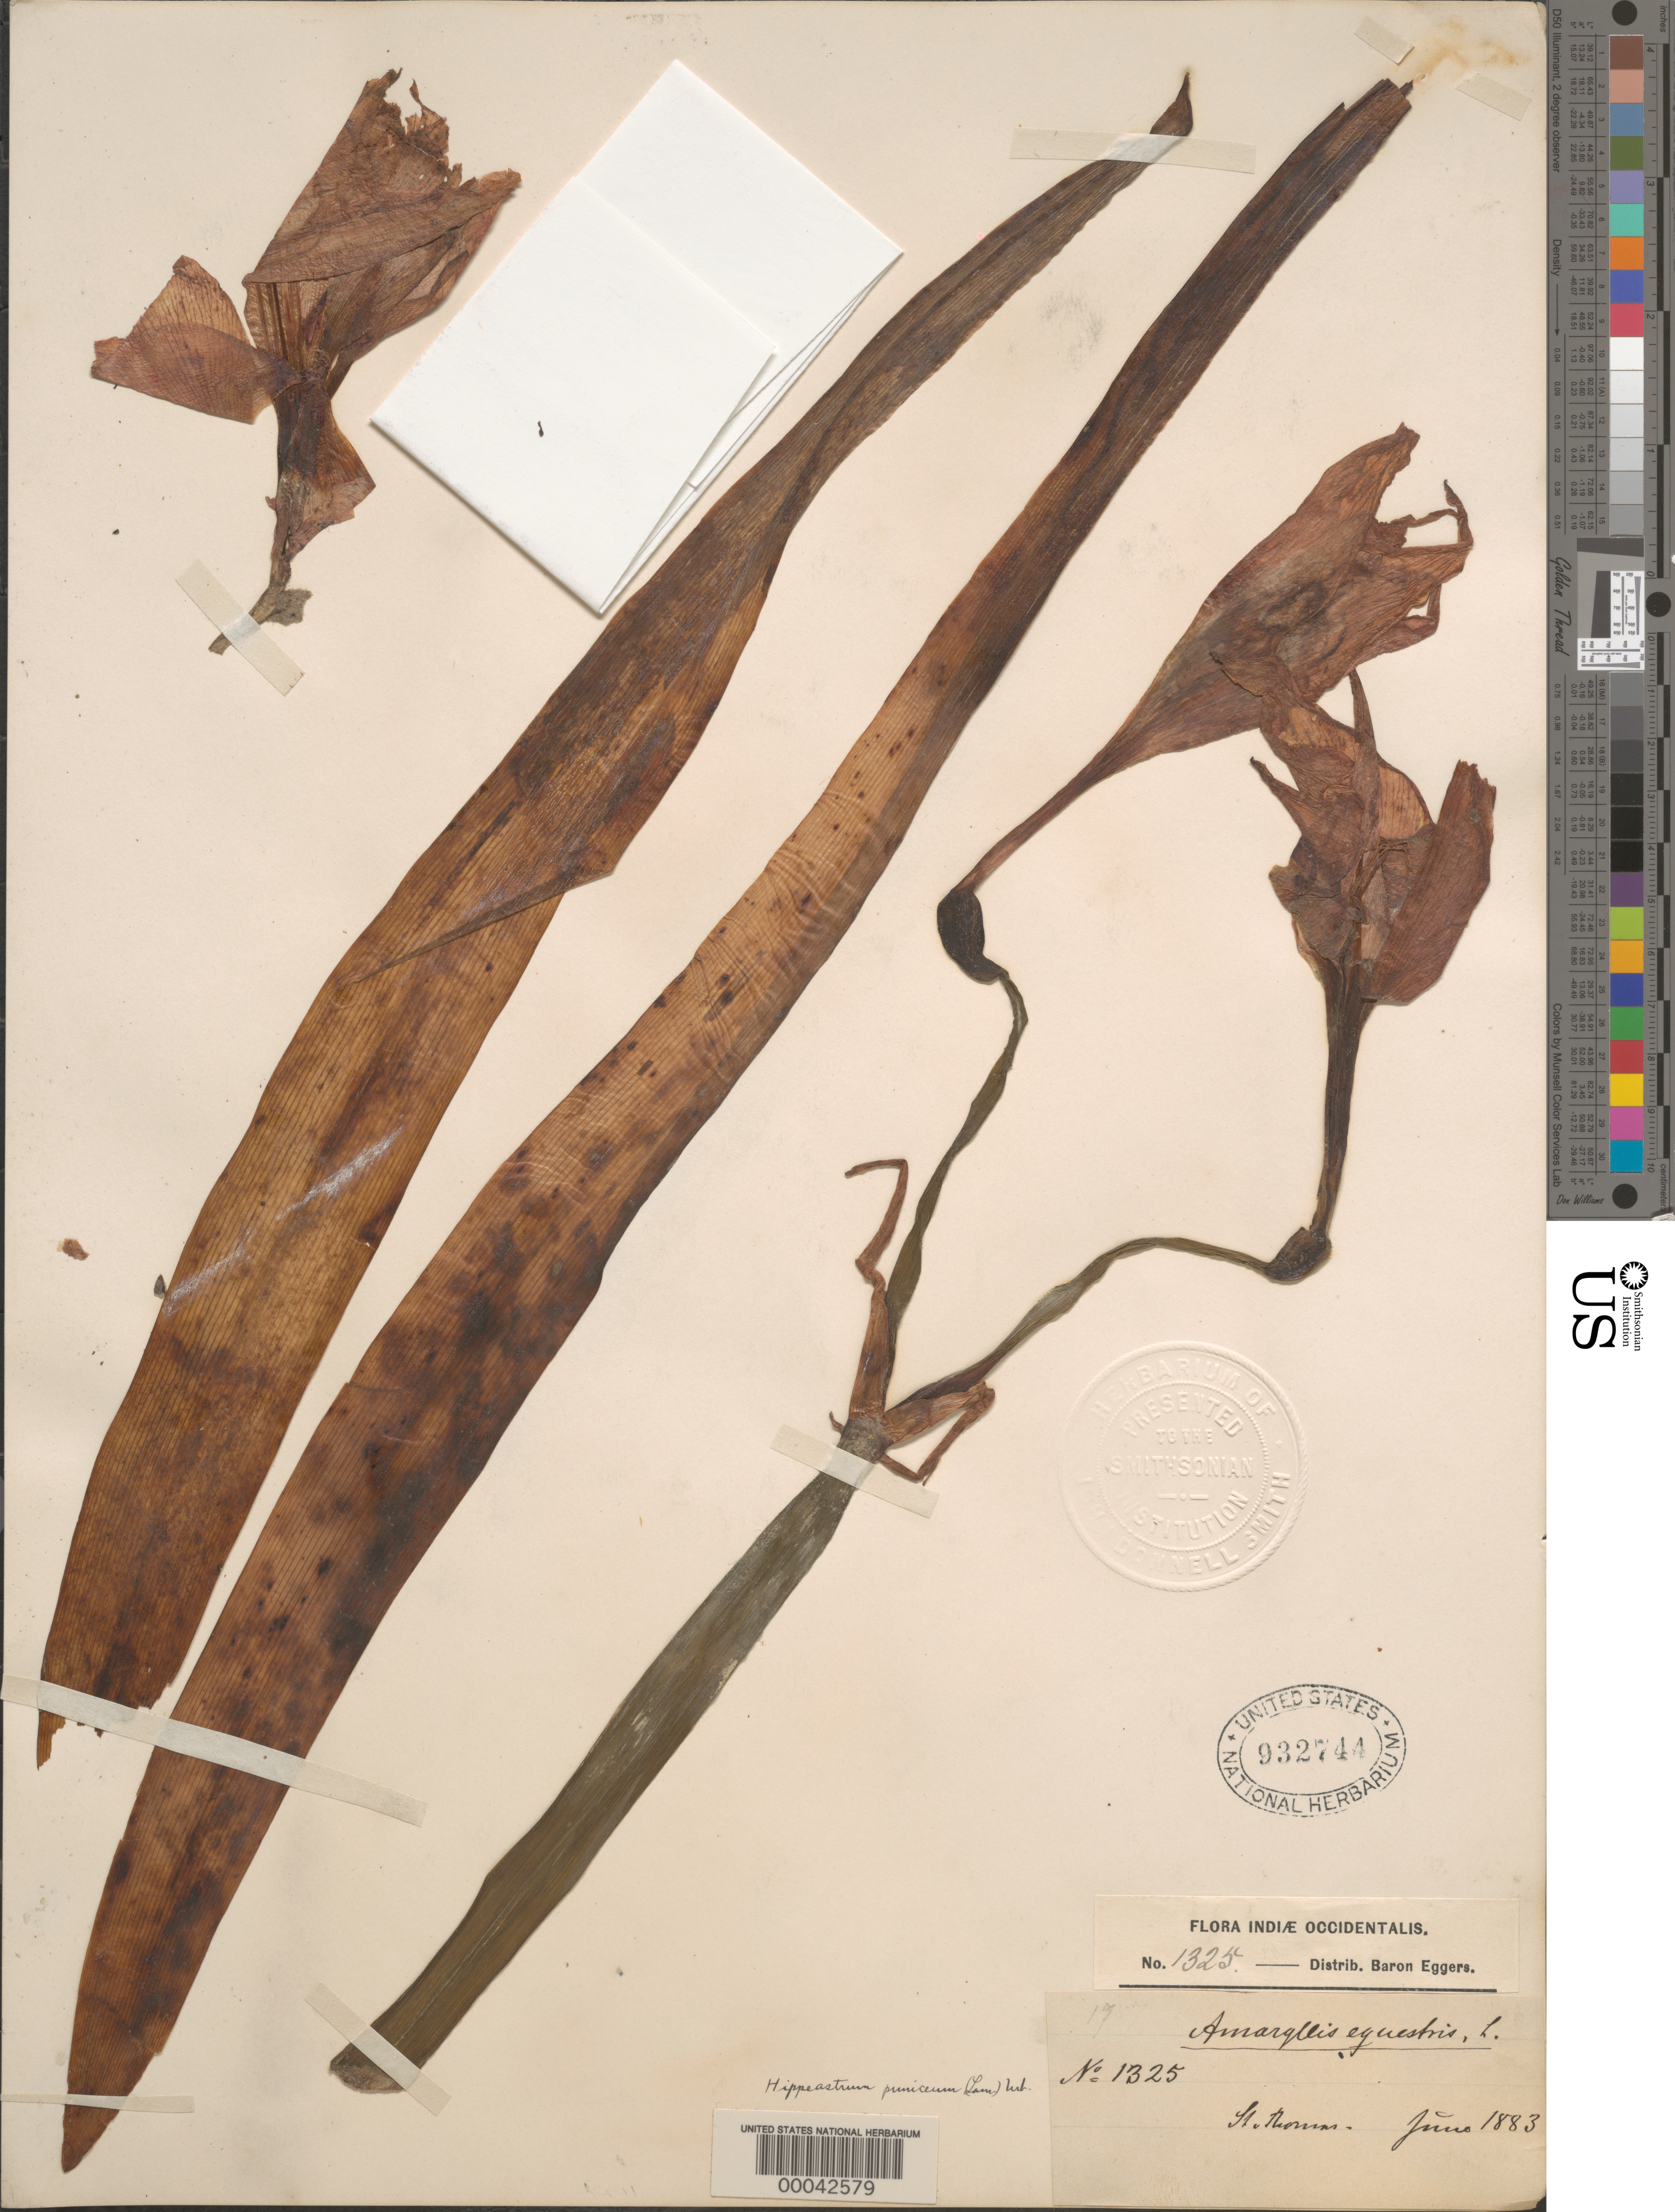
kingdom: Plantae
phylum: Tracheophyta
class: Liliopsida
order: Asparagales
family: Amaryllidaceae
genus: Hippeastrum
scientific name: Hippeastrum puniceum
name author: (Lam.) Voss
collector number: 1325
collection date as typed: Jun 1883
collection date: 1883-06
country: U.S. Virgin Islands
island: St. Thomas Island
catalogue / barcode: US 932744